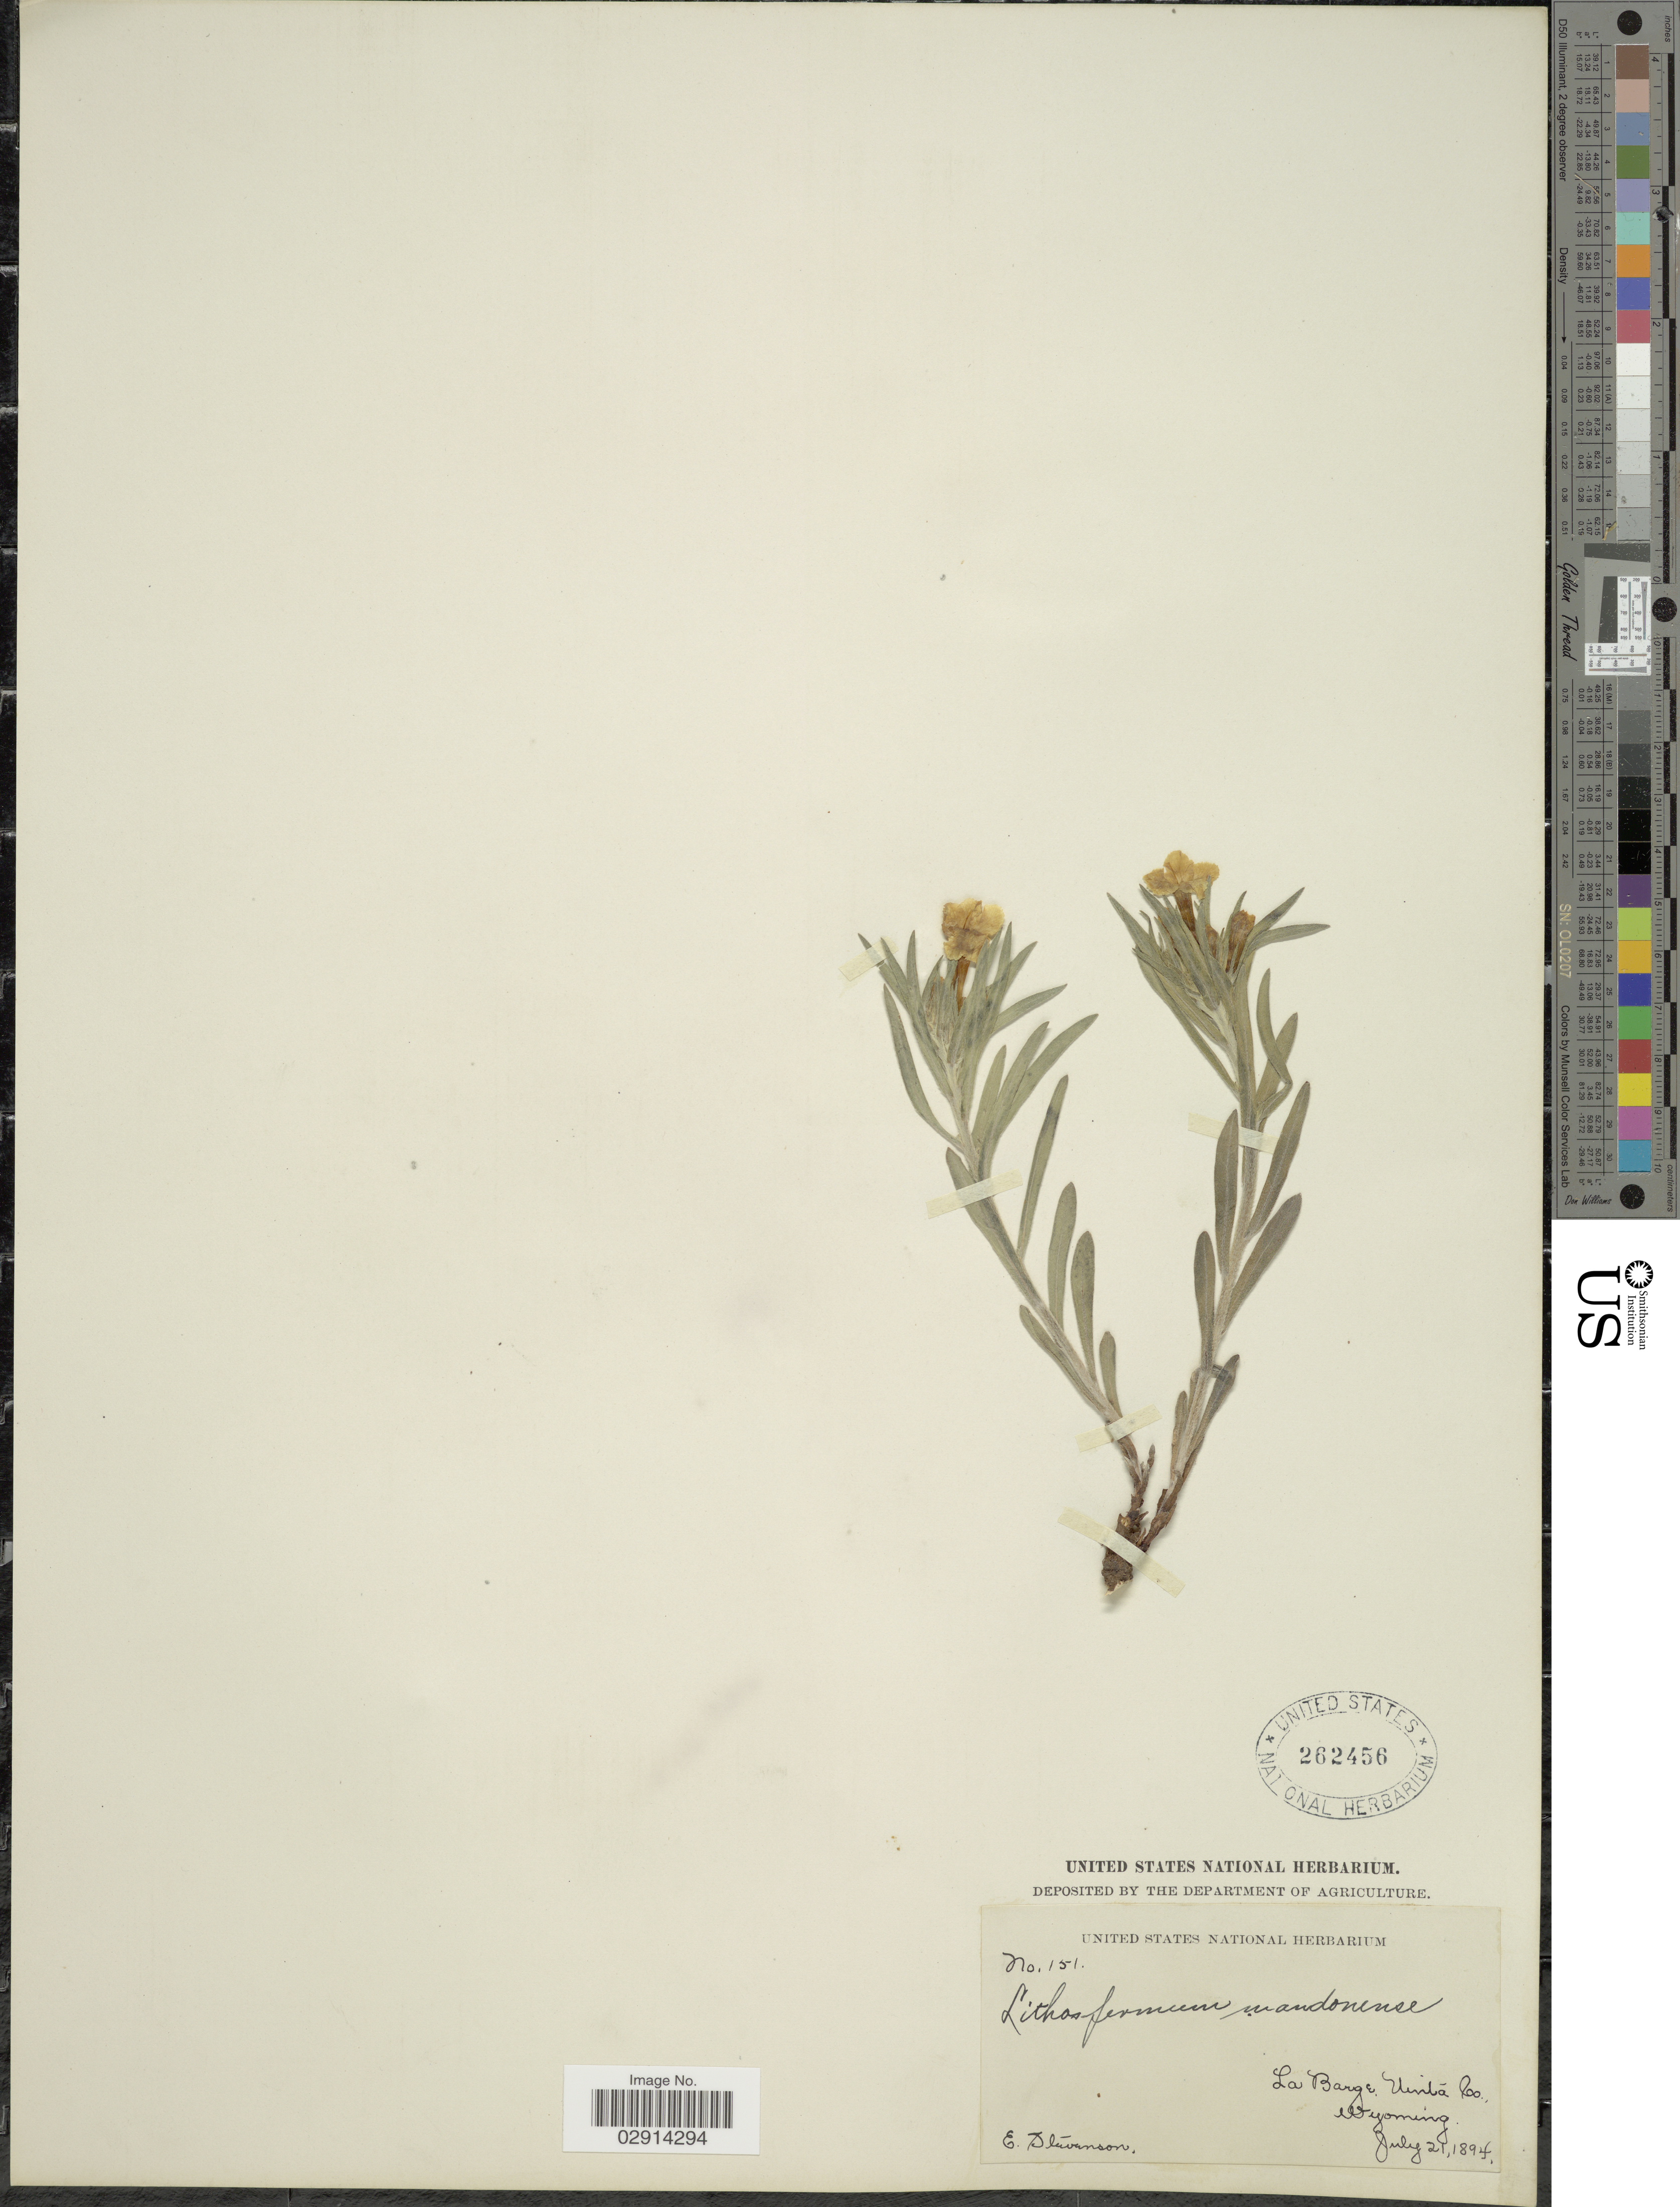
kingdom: Plantae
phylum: Tracheophyta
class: Magnoliopsida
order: Boraginales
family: Boraginaceae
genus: Lithospermum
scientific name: Lithospermum mandanense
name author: Spreng.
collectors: E. Stevenson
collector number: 151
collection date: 1894-07-21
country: United States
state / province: Wyoming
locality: La Barge, Uinta Co.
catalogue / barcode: US 262456